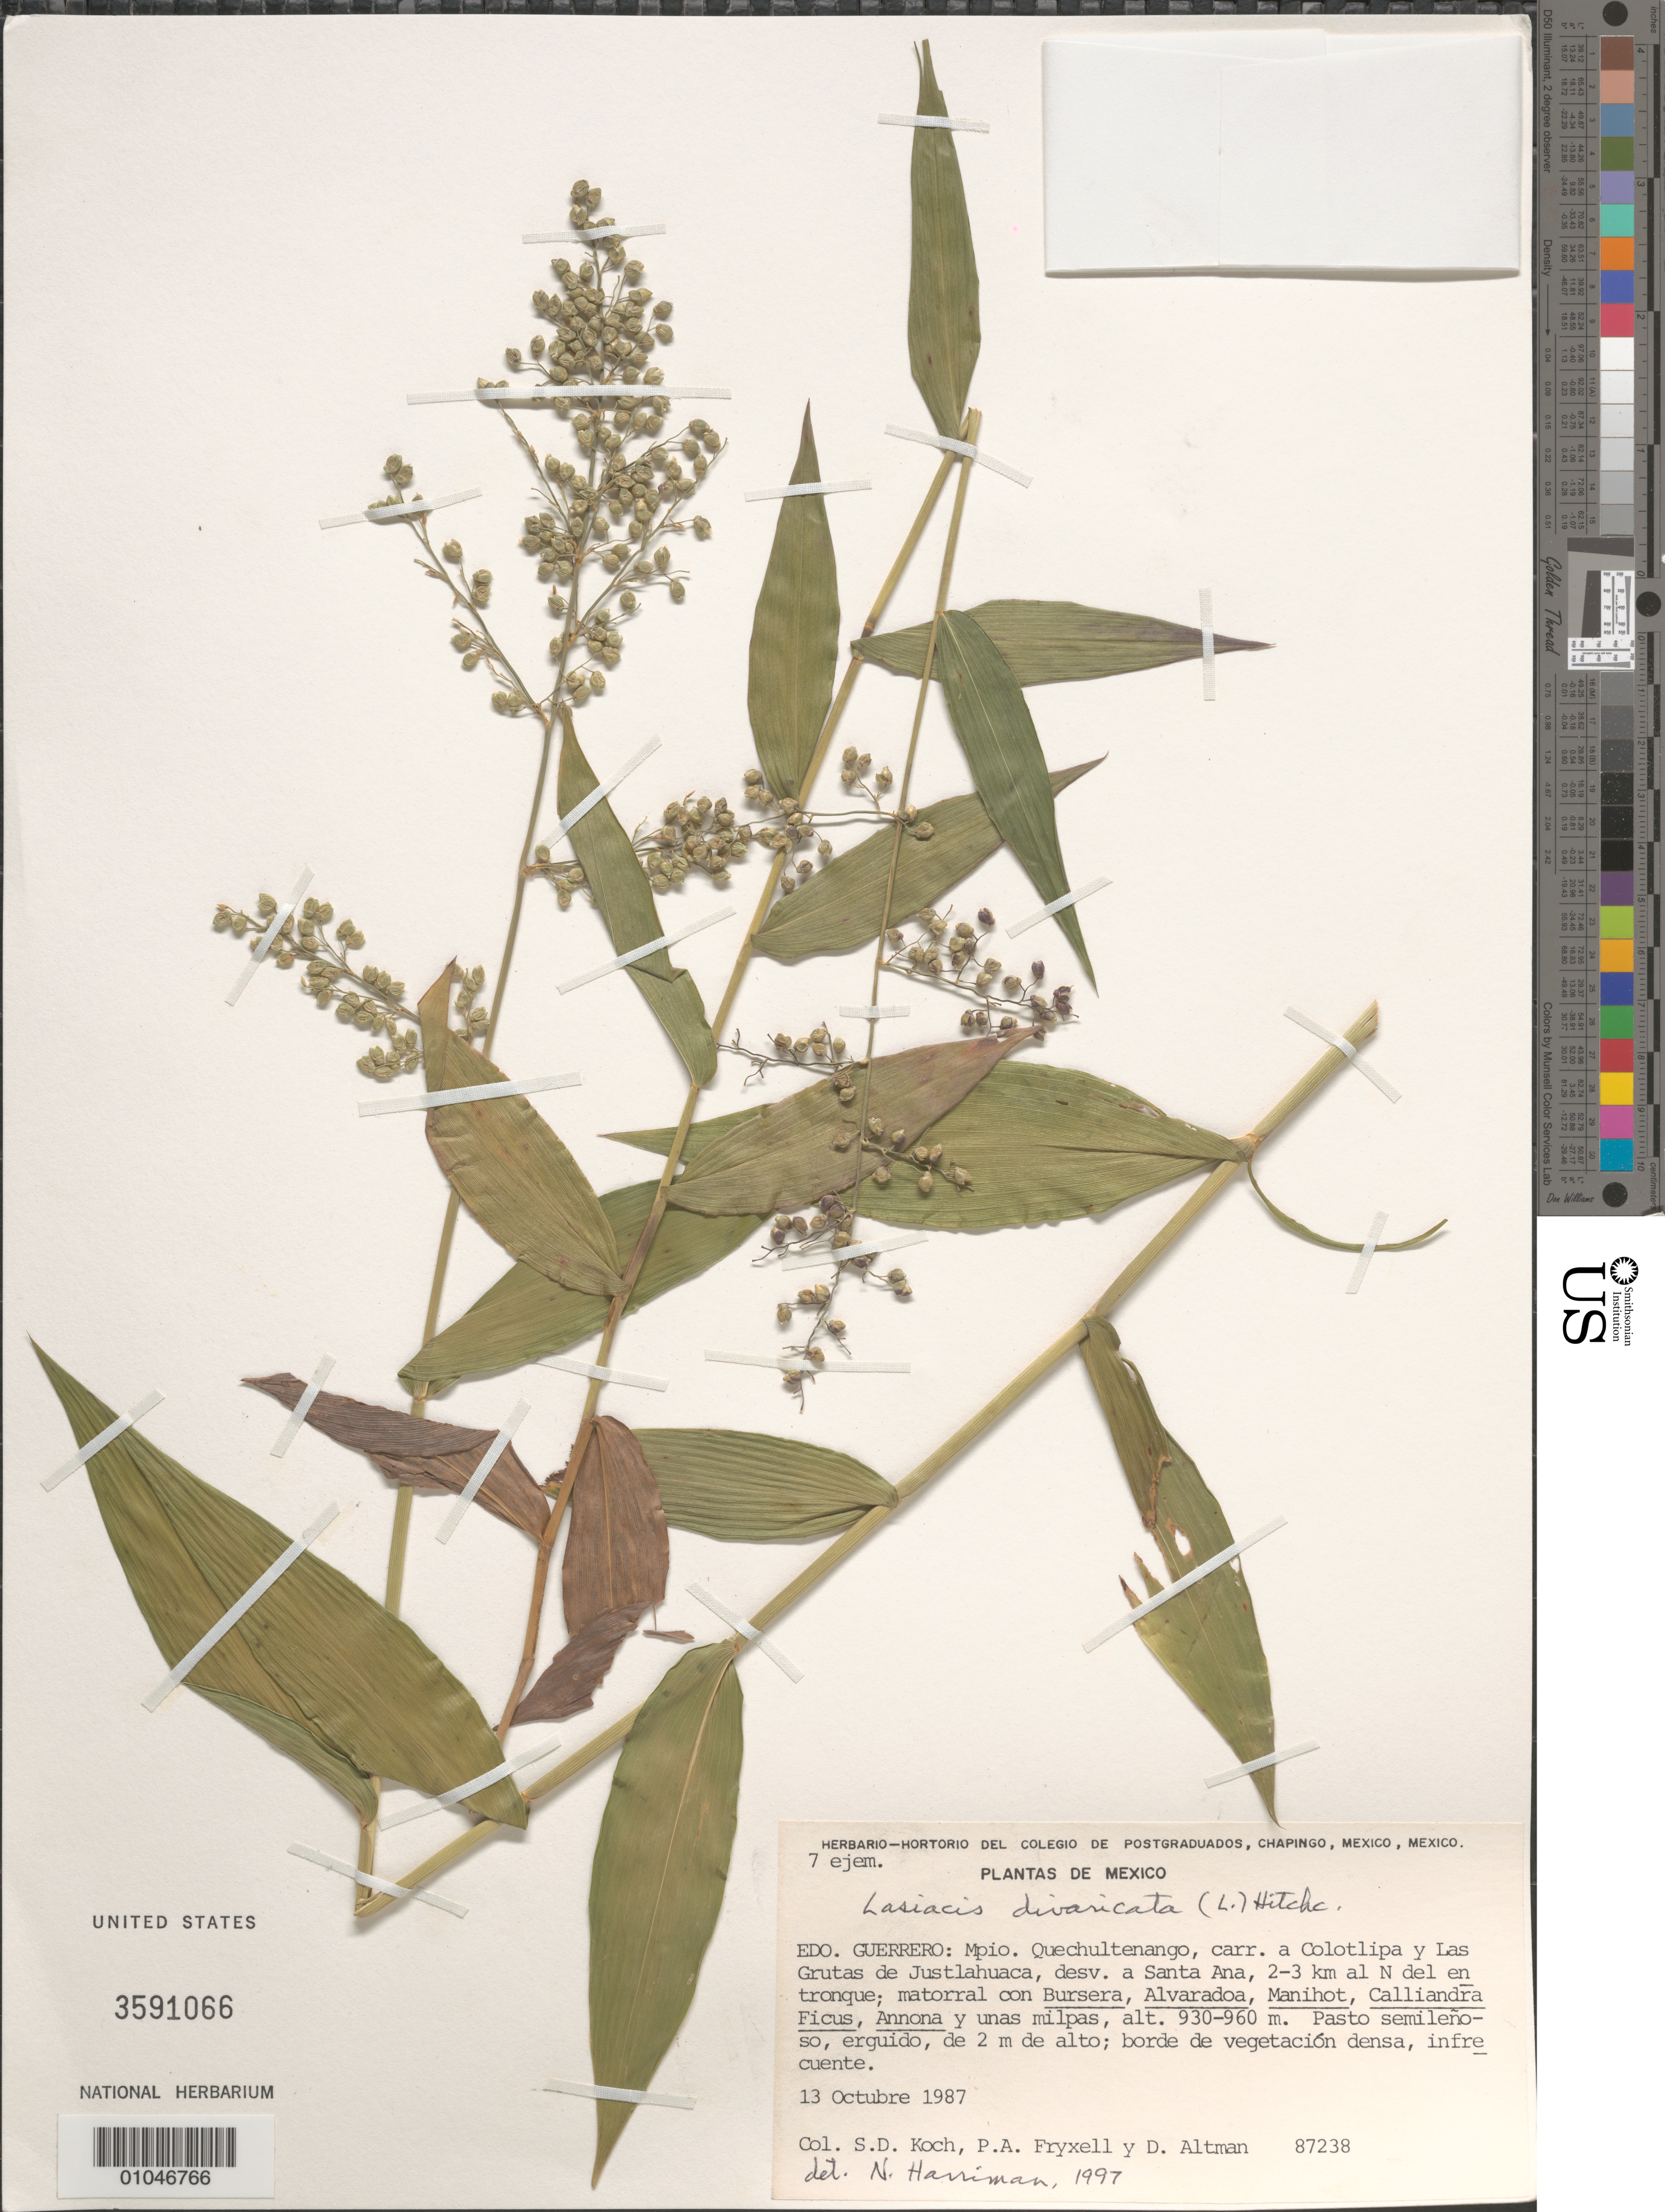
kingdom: Plantae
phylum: Tracheophyta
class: Liliopsida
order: Poales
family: Poaceae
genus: Lasiacis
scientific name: Lasiacis divaricata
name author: (L.) Hitchc.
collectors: S. D. Koch, P. A. Fryxell & D. Altman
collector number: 87238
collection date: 1987-10-13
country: Mexico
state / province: Guerrero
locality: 2-3 km al N del entroque, desviacion a Santa Ana, carretera a Colotlipa y Las Grutas de Justlahuaca, Mpio. Quechultenango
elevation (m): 930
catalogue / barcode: US 3591066